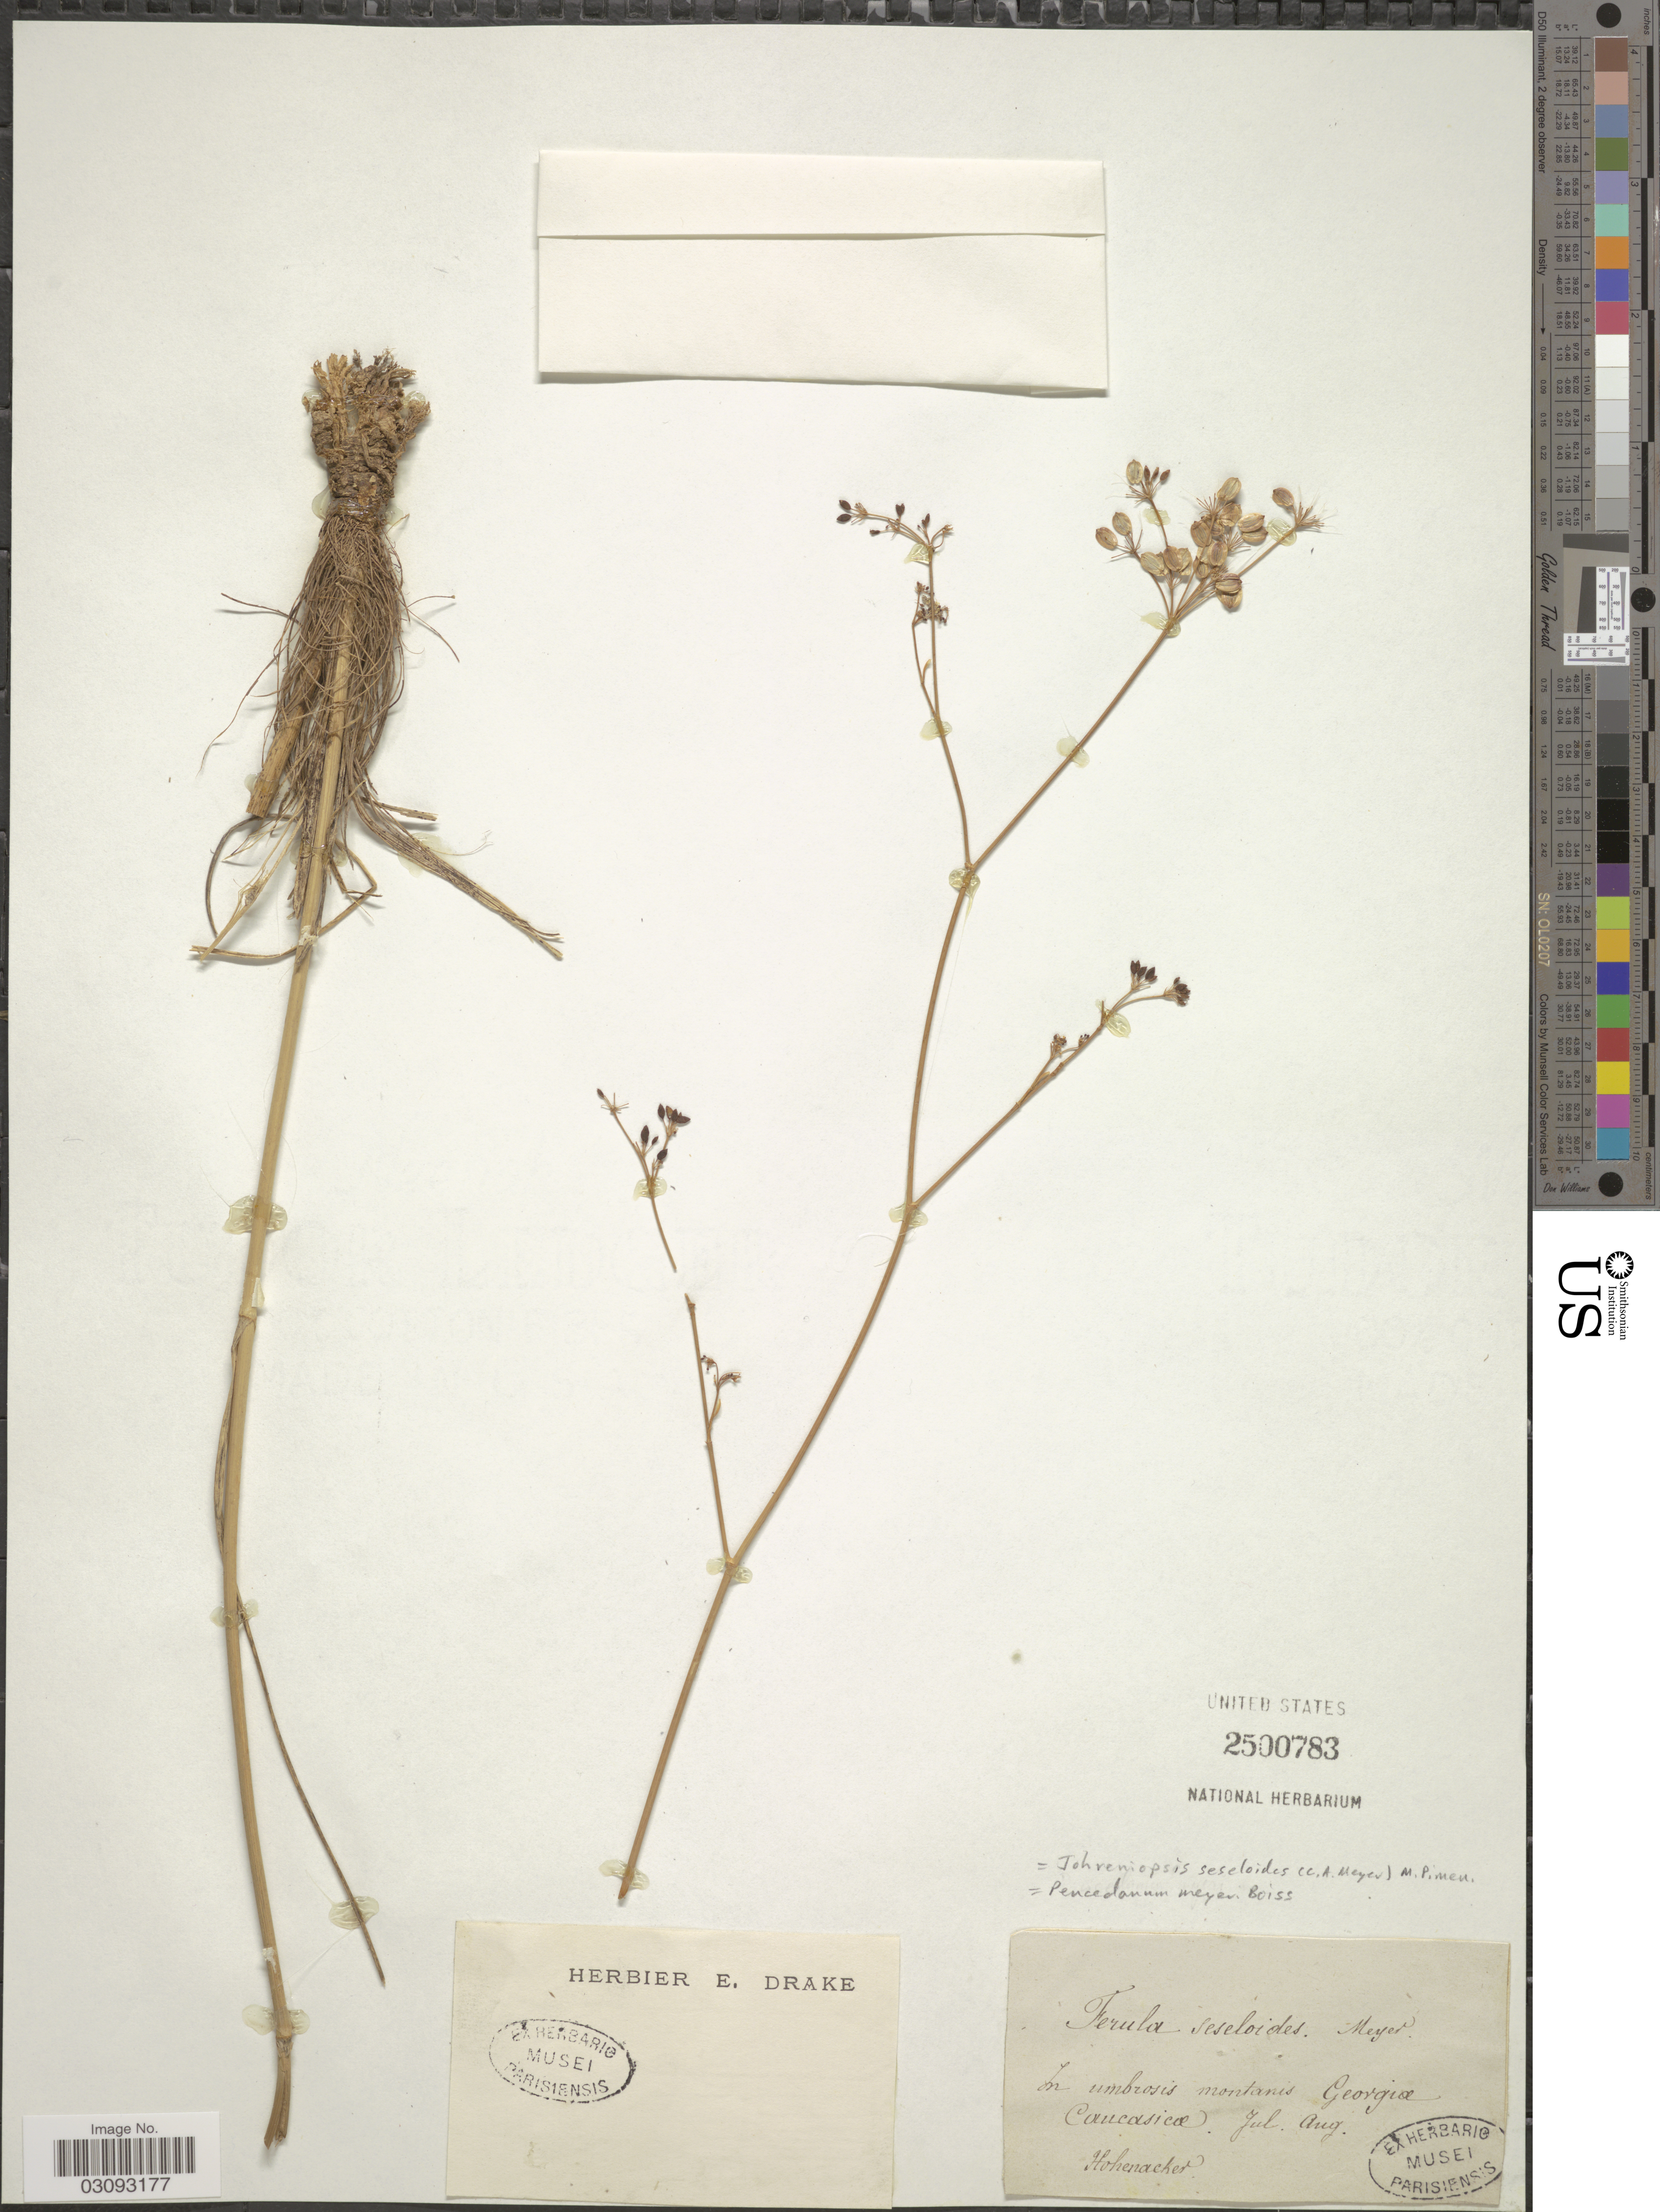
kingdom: Plantae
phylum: Tracheophyta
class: Magnoliopsida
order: Apiales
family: Apiaceae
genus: Johreniopsis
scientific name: Johreniopsis seseloides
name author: (C.A. Mey.) Pimenov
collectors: Hohenacker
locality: Montanis Georgia Caucasicæ.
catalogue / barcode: US 2500783